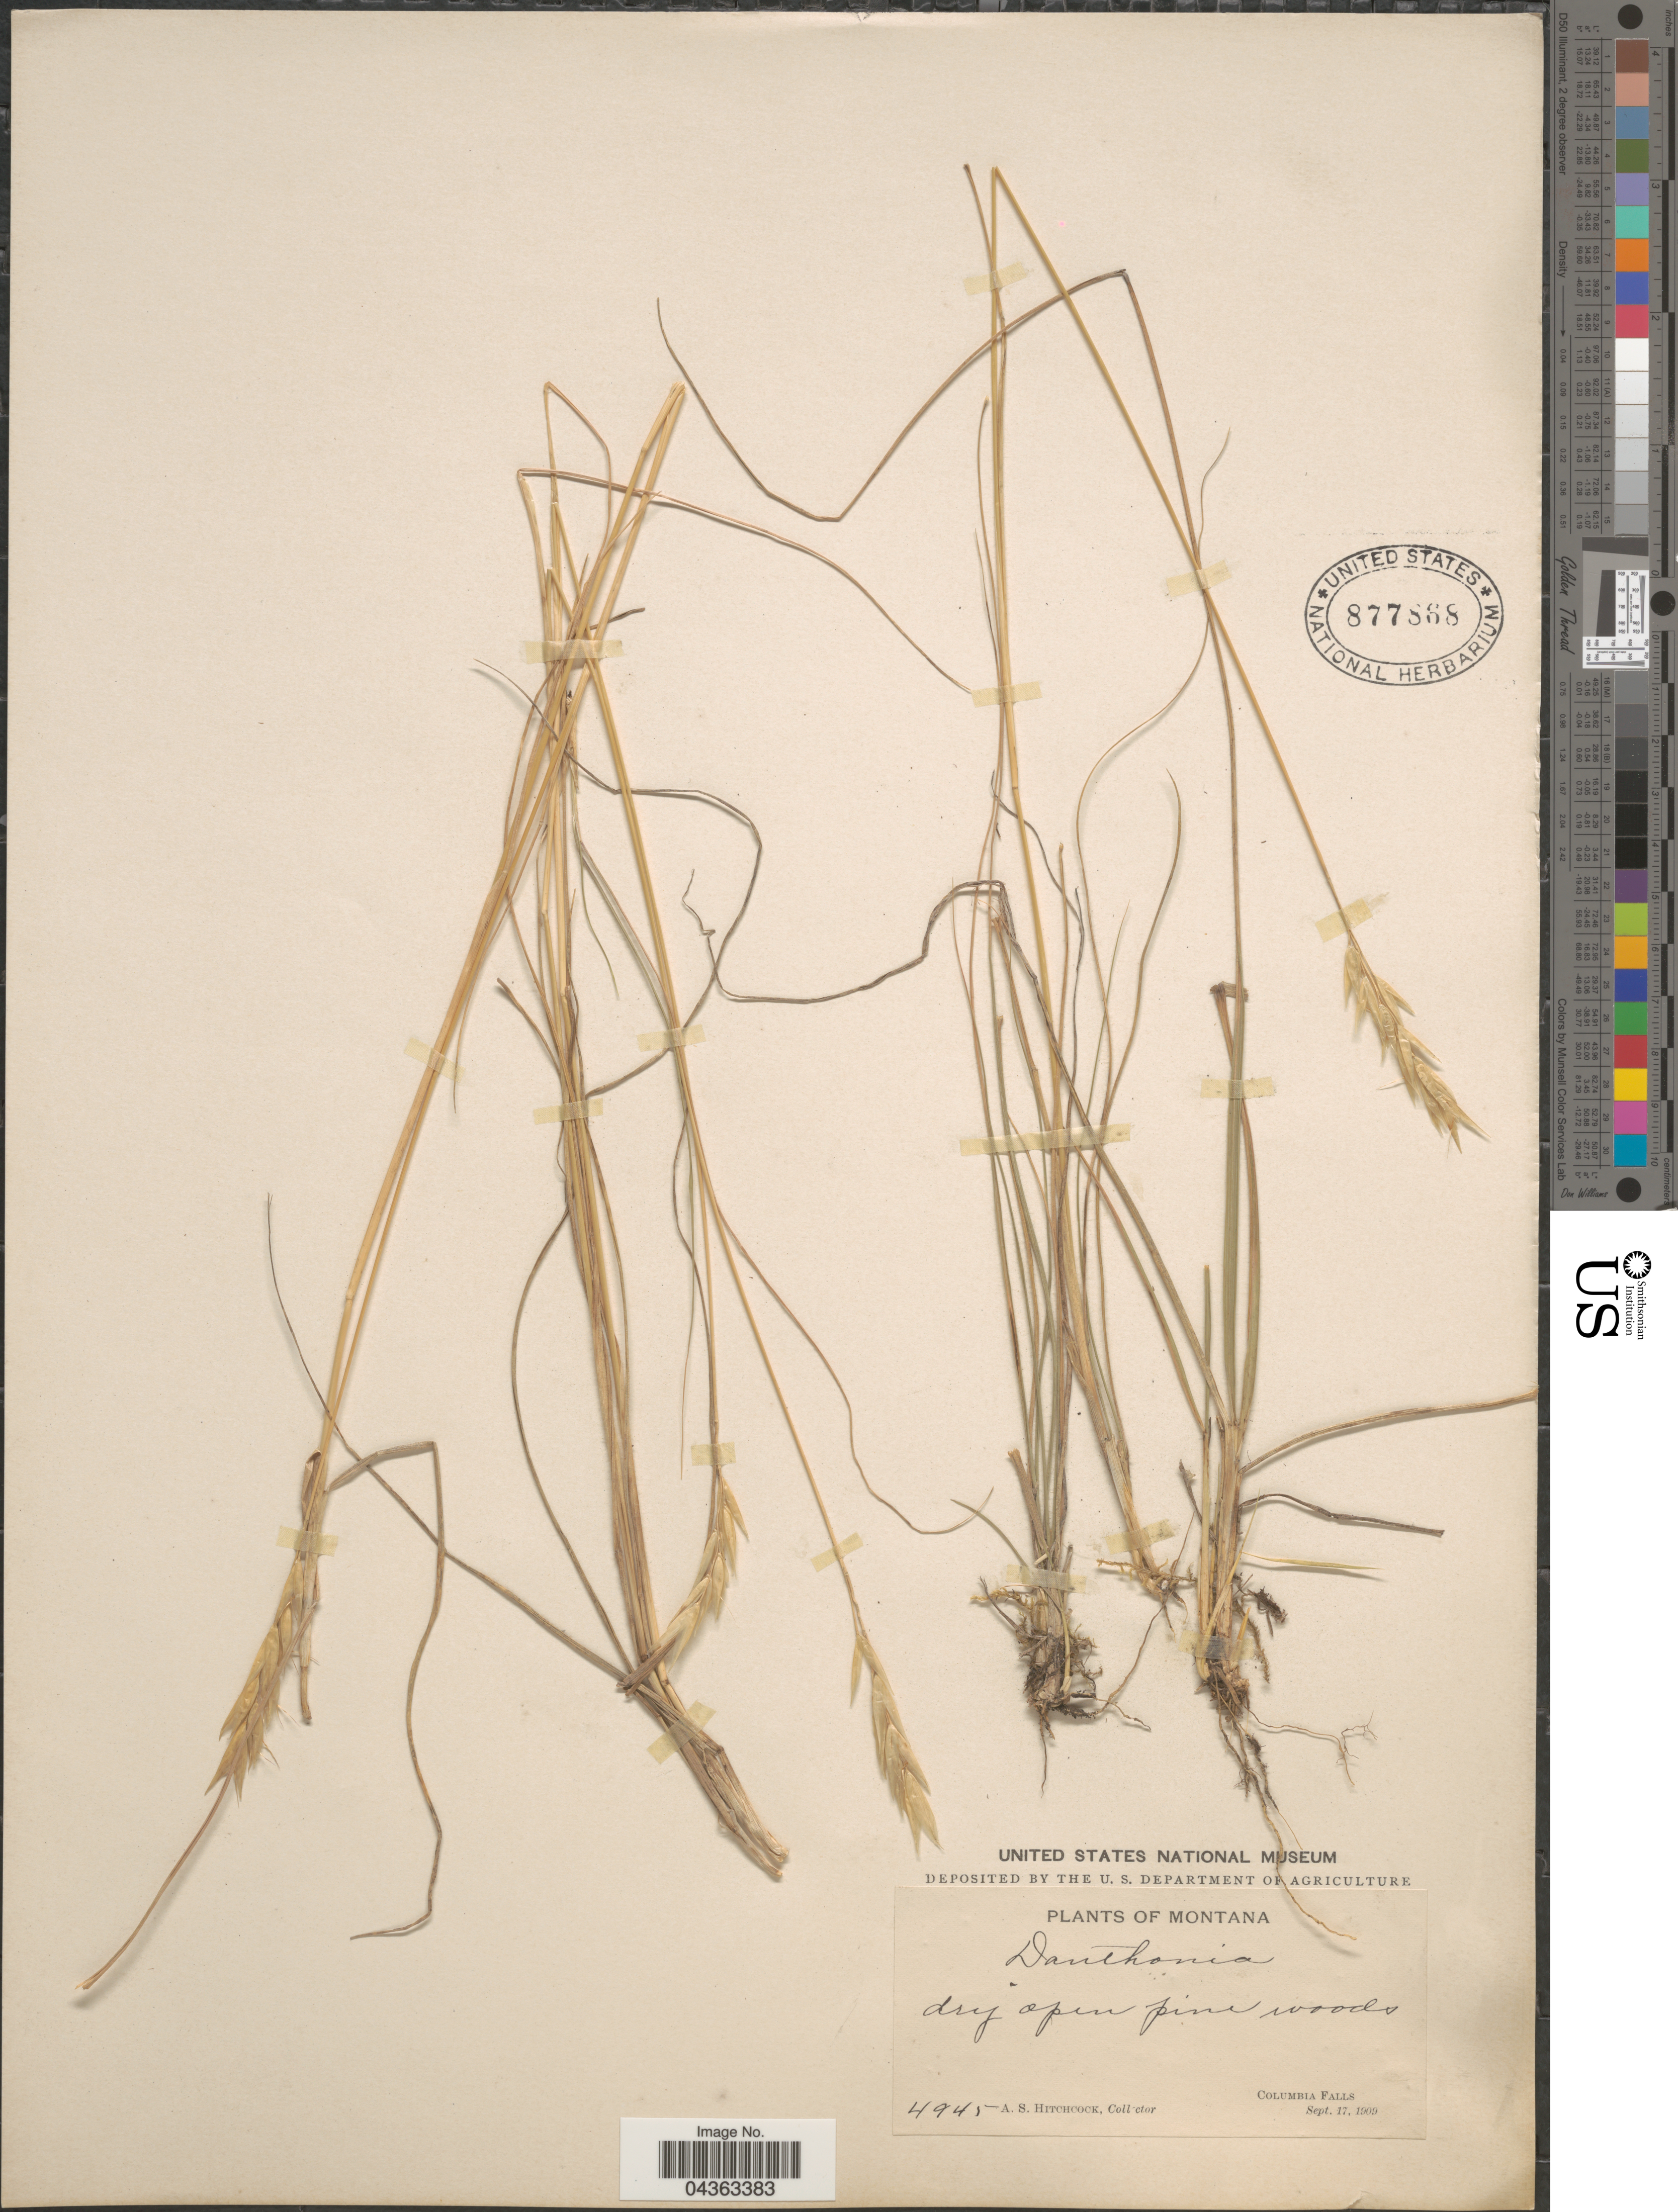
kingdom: Plantae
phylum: Tracheophyta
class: Liliopsida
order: Poales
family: Poaceae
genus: Danthonia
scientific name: Danthonia intermedia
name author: Vasey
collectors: A. S. Hitchcock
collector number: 4945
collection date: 1909-09-17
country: United States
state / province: Montana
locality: Dry open pine woods. Columbia Falls.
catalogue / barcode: US 877868